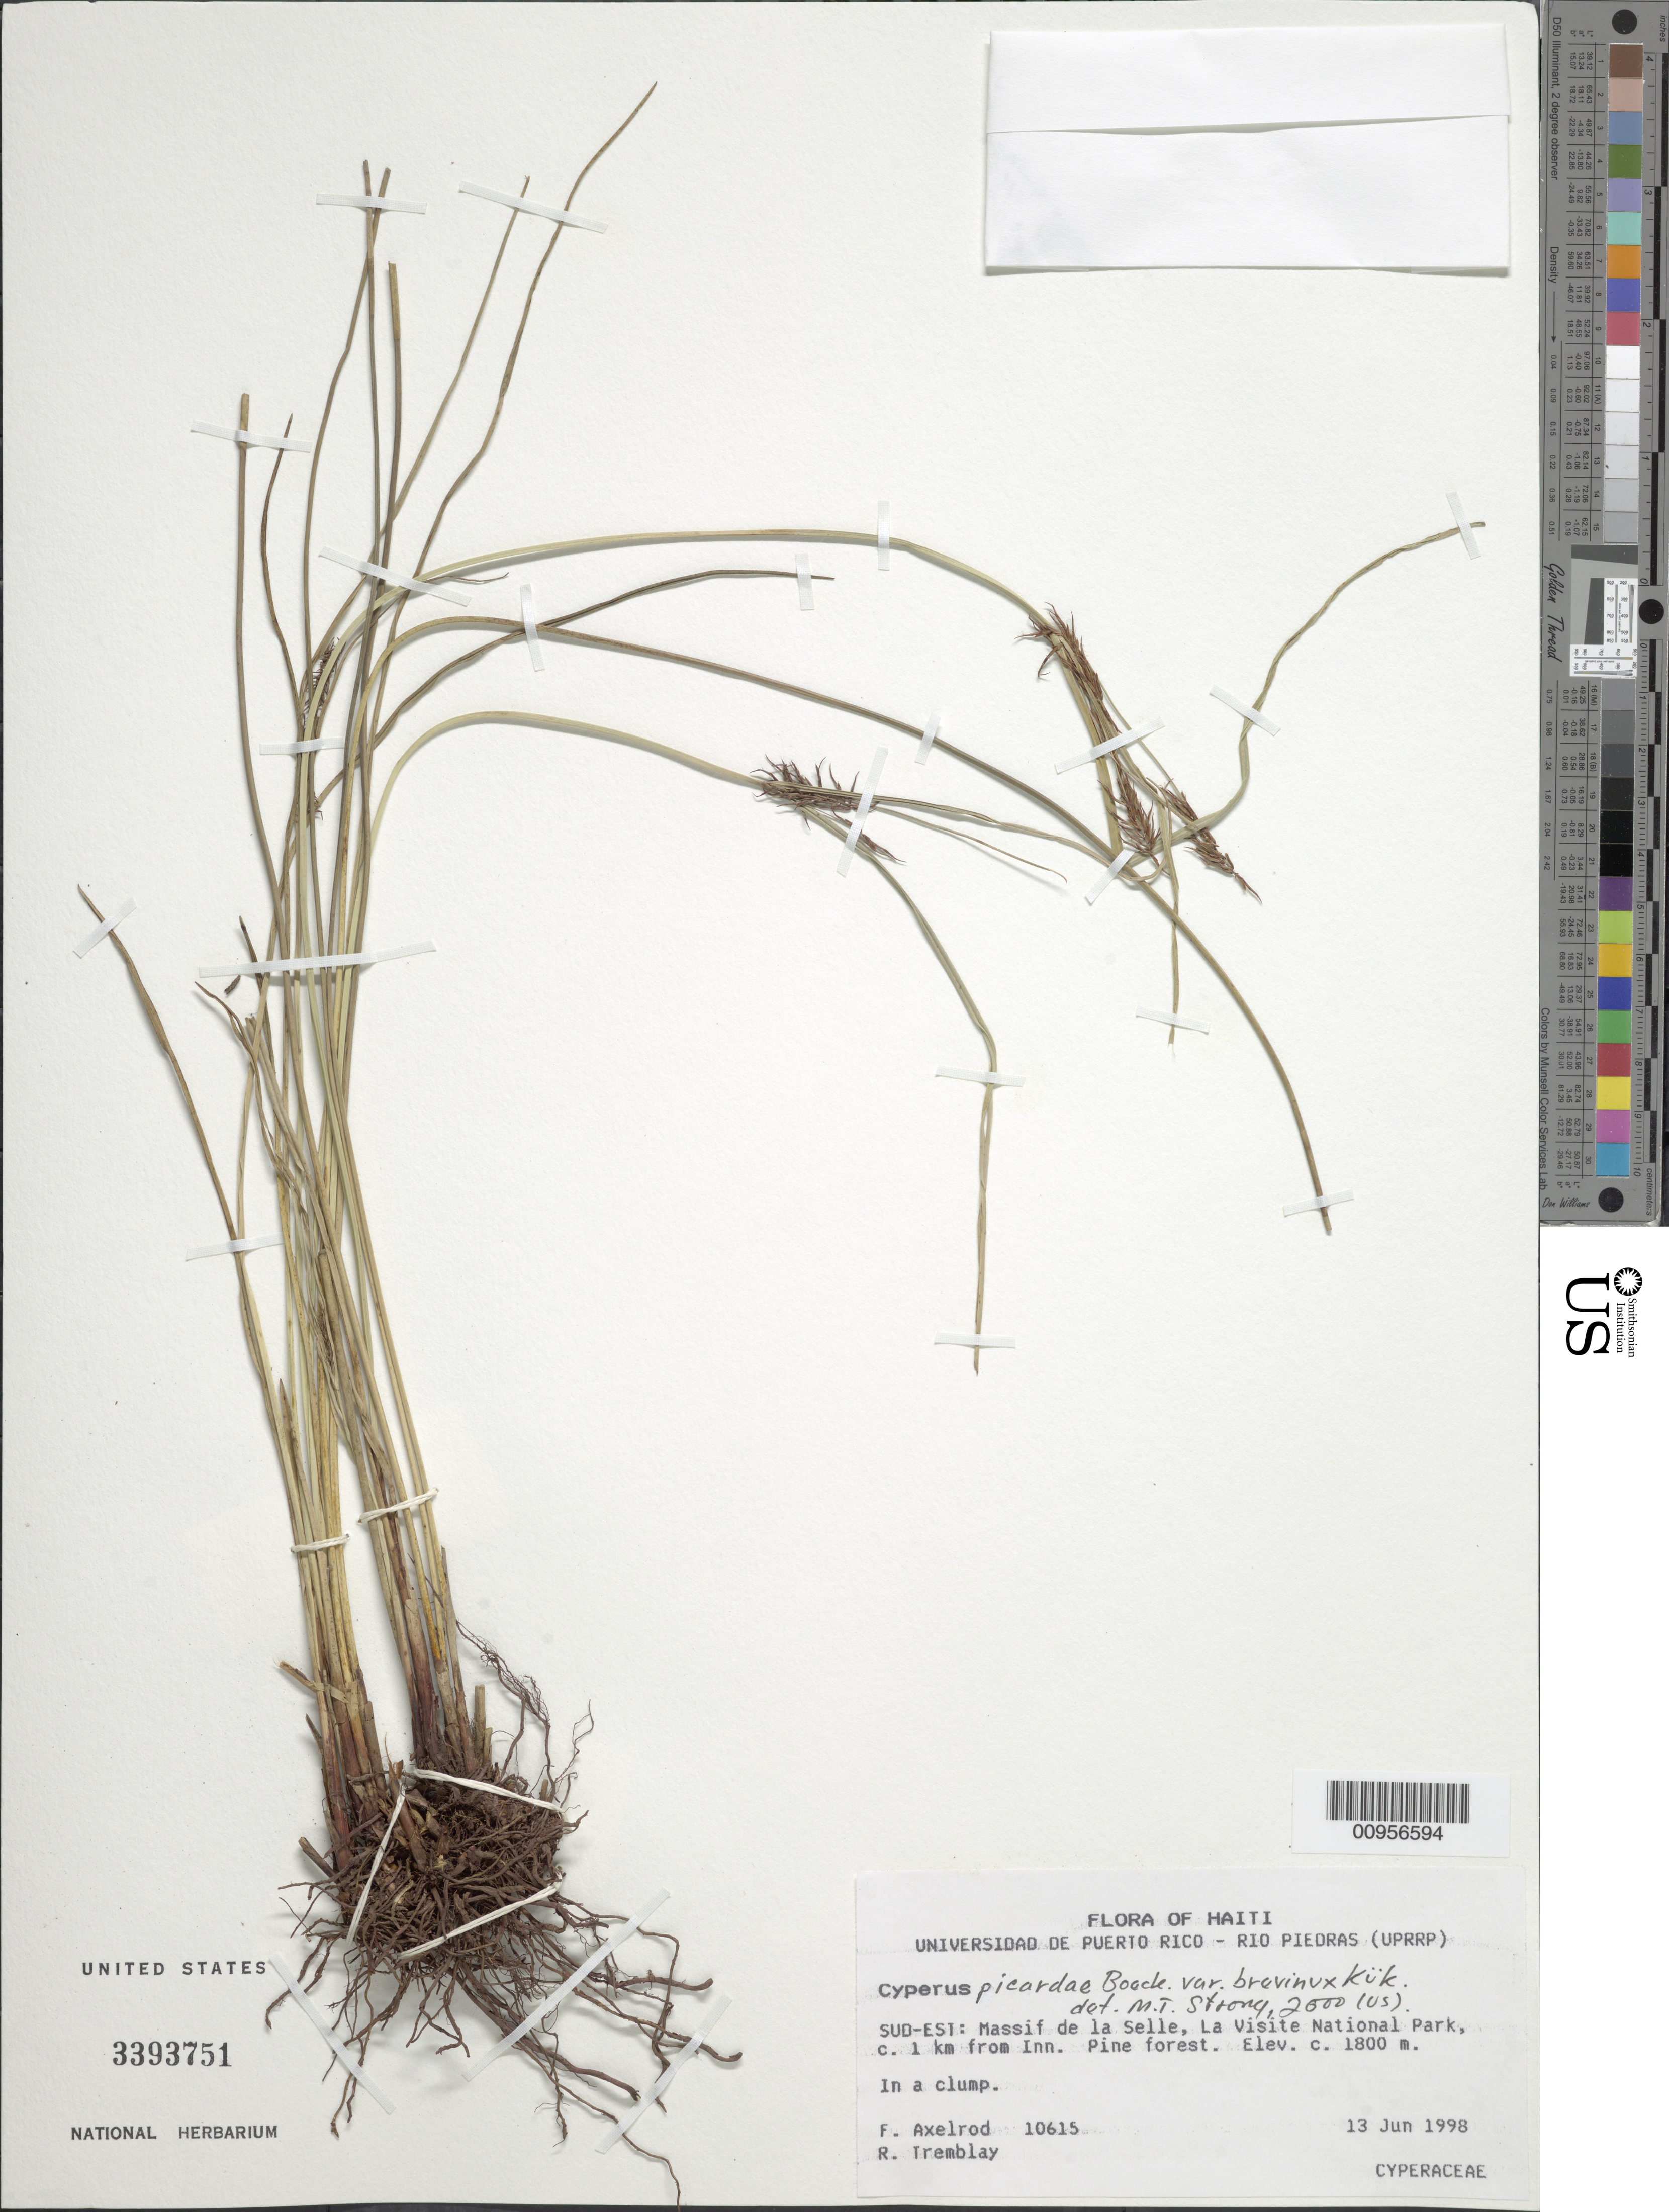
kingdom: Plantae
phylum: Tracheophyta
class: Liliopsida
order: Poales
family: Cyperaceae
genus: Cyperus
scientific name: Cyperus picardae var. brevinux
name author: Kük.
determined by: Strong, M. T., (US), Smithsonian Institution - National Museum of Natural History (UNITED STATES)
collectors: F. S. Axelrod & R. L. Tremblay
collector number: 10615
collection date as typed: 13 Jun 1998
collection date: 1998-06-13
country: Haiti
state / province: Sud-Est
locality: Massid de la Selle, La Visite National Park, c. 1 km from Inn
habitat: Pine forest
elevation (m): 1800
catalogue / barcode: US 3393751